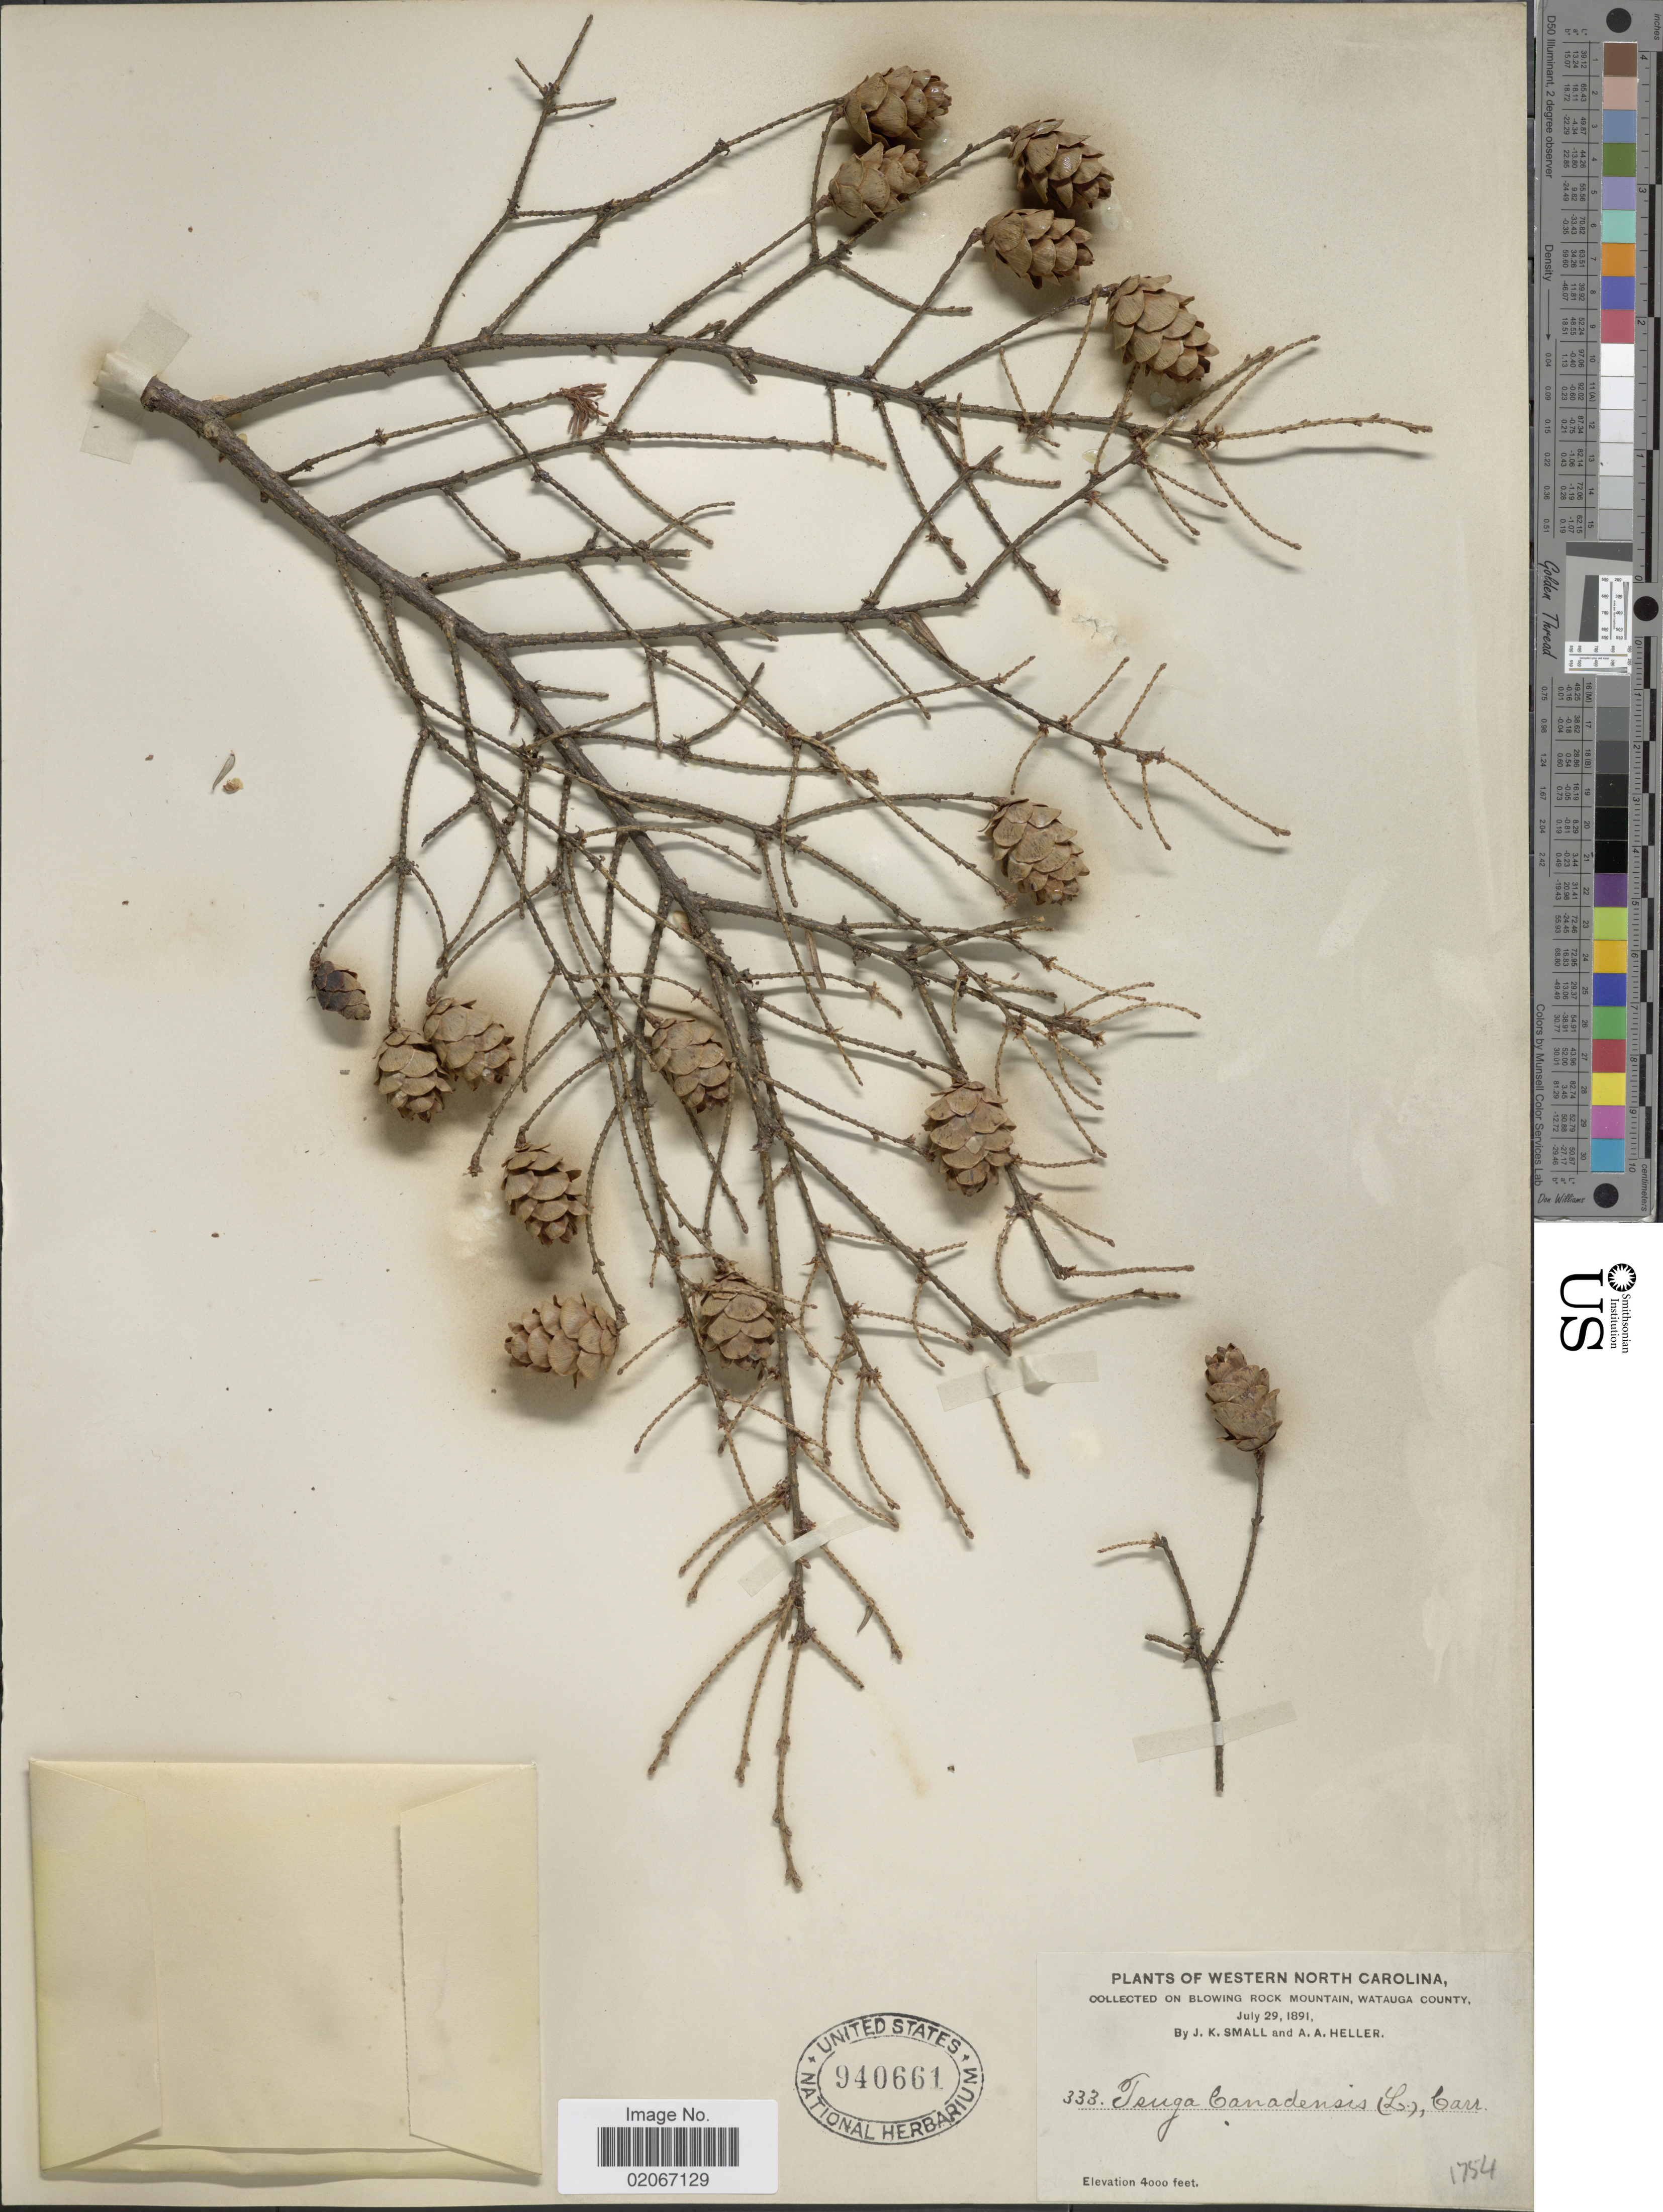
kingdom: Plantae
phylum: Tracheophyta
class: Pinopsida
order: Pinales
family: Pinaceae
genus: Tsuga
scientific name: Tsuga canadensis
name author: (L.) Carrière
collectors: J. K. Small & A. A. Heller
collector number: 333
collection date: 1891-07-29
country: United States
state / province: North Carolina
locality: Western North Carolina, on blowing Rock Mountain, Watauga County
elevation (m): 1219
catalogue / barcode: US 940661